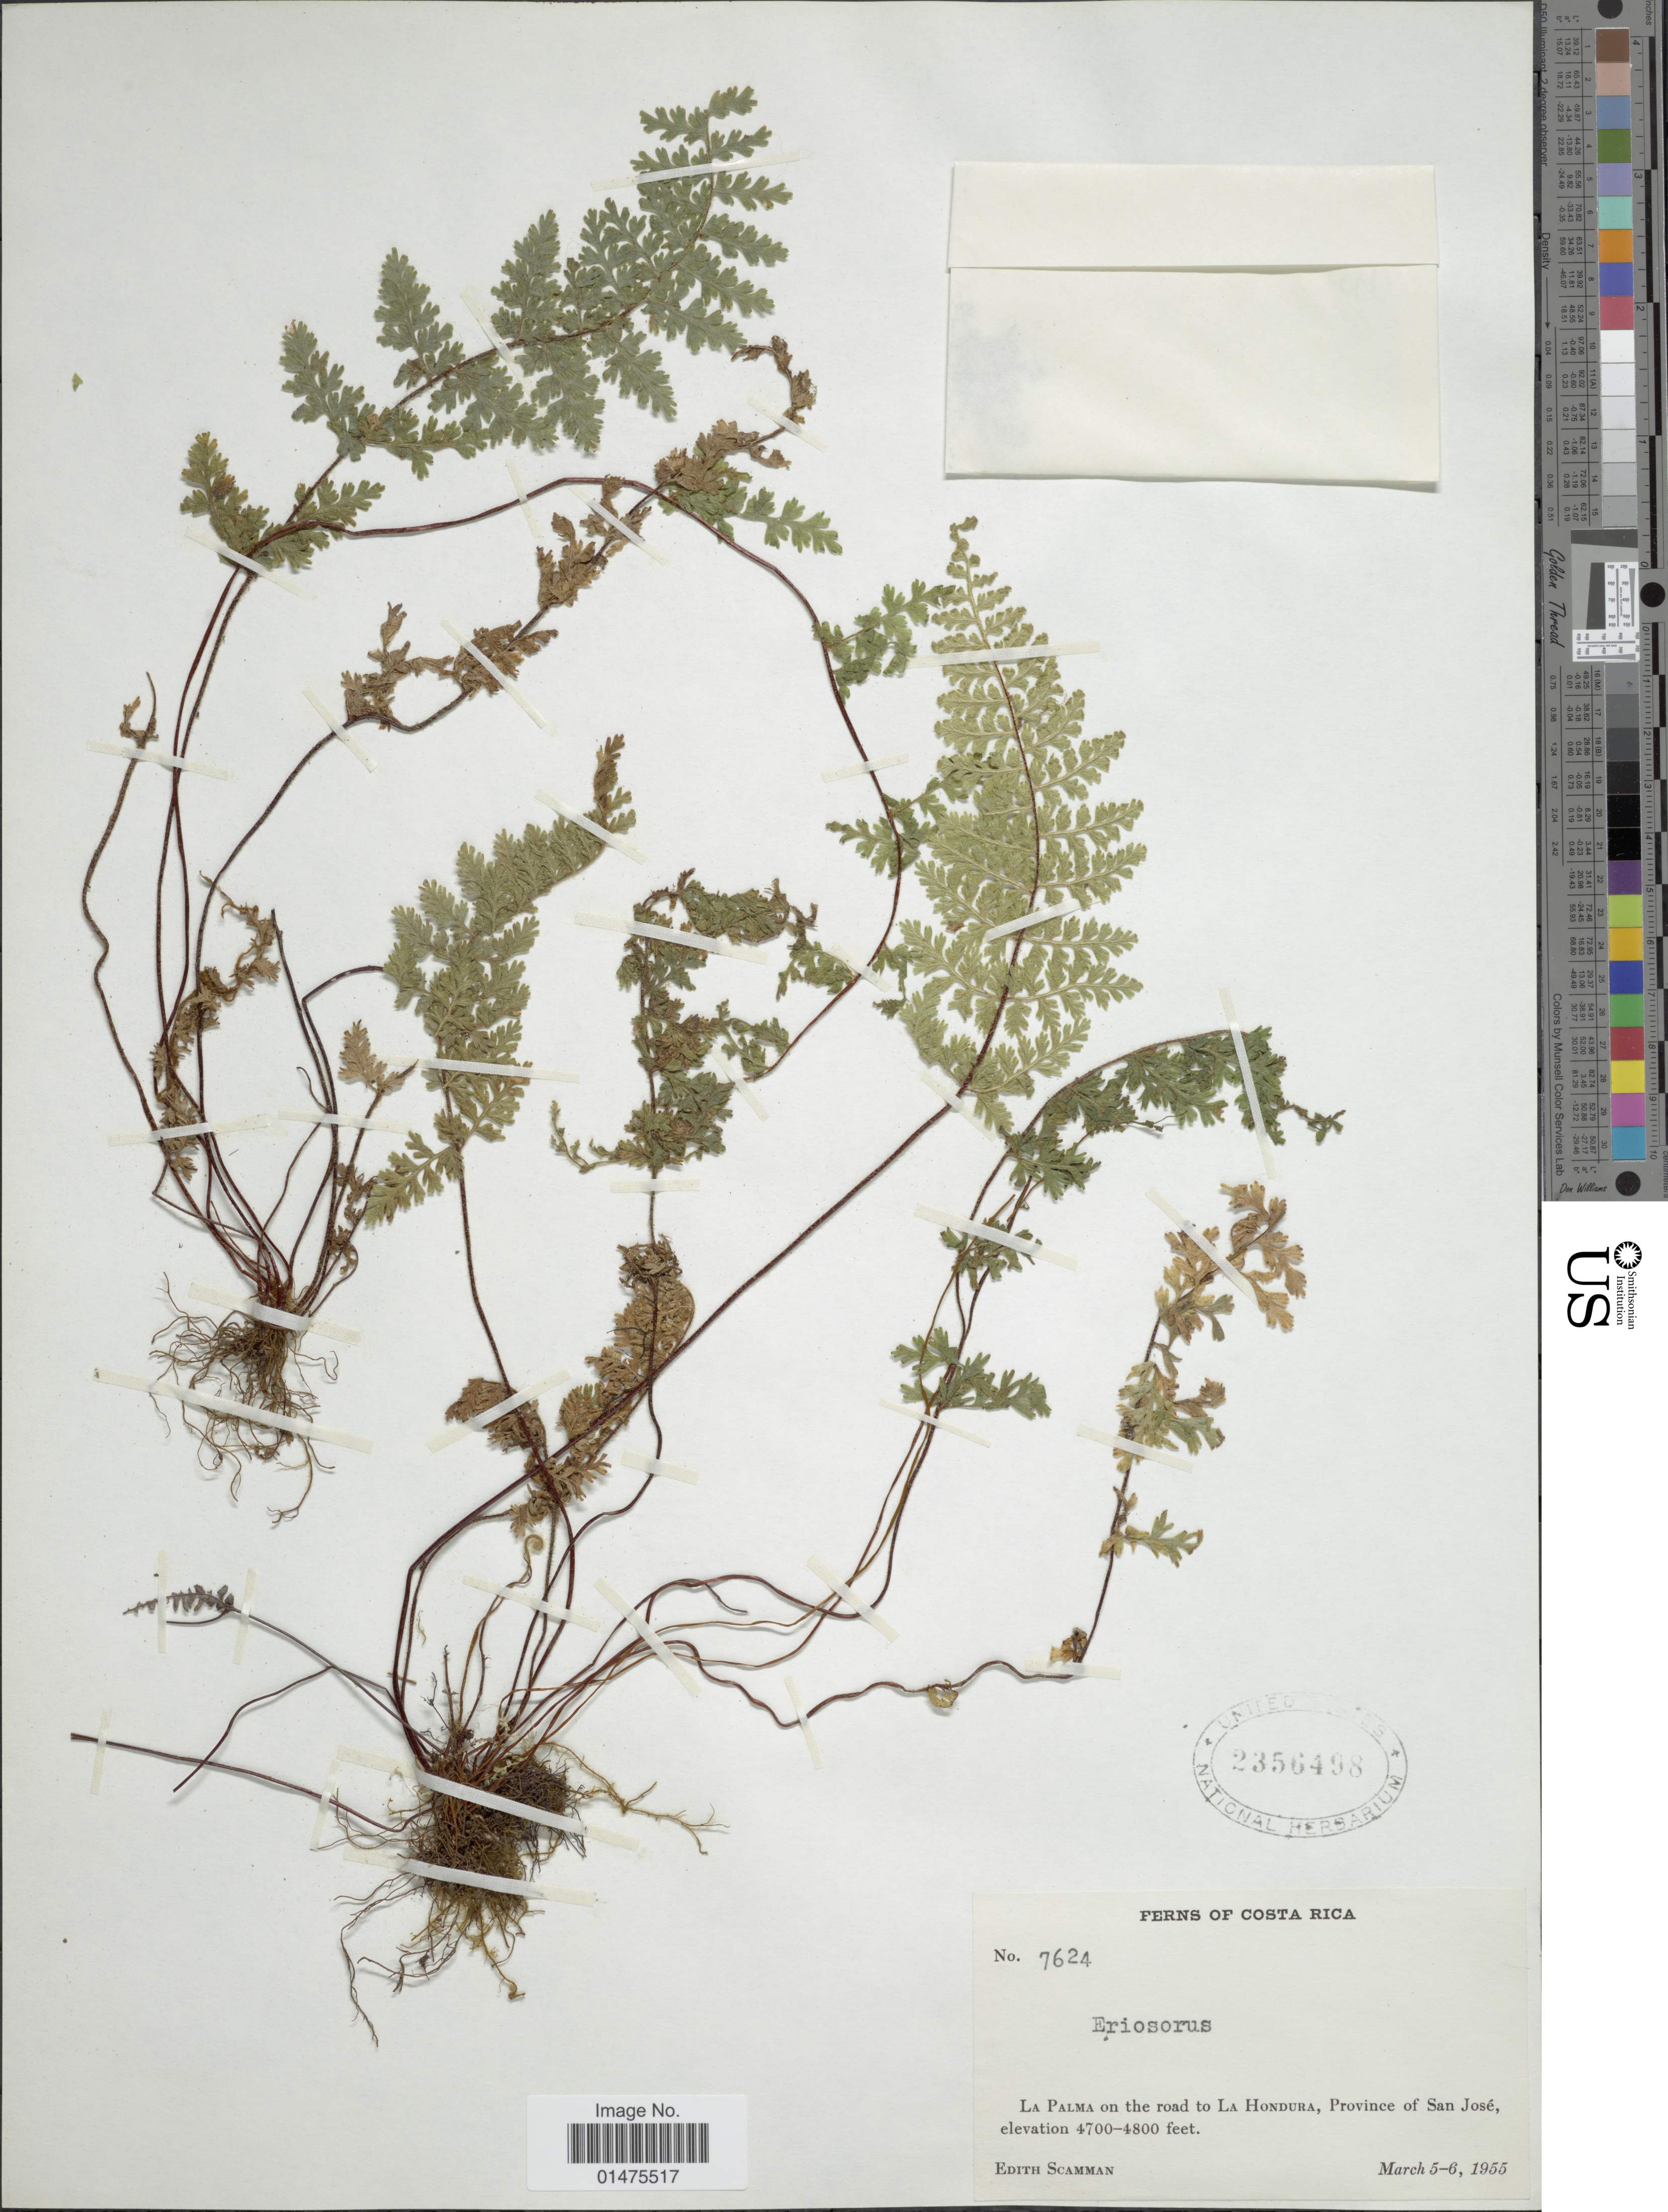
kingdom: Plantae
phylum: Tracheophyta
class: Polypodiopsida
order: Polypodiales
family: Pteridaceae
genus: Jamesonia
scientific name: Jamesonia congesta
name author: (Christ) Christenh.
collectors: E. Scamman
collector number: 7624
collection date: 1955-03-05/1955-03-06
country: Costa Rica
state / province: San José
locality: La Palma on the road to La Hondura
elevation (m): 1433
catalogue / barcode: US 2356498